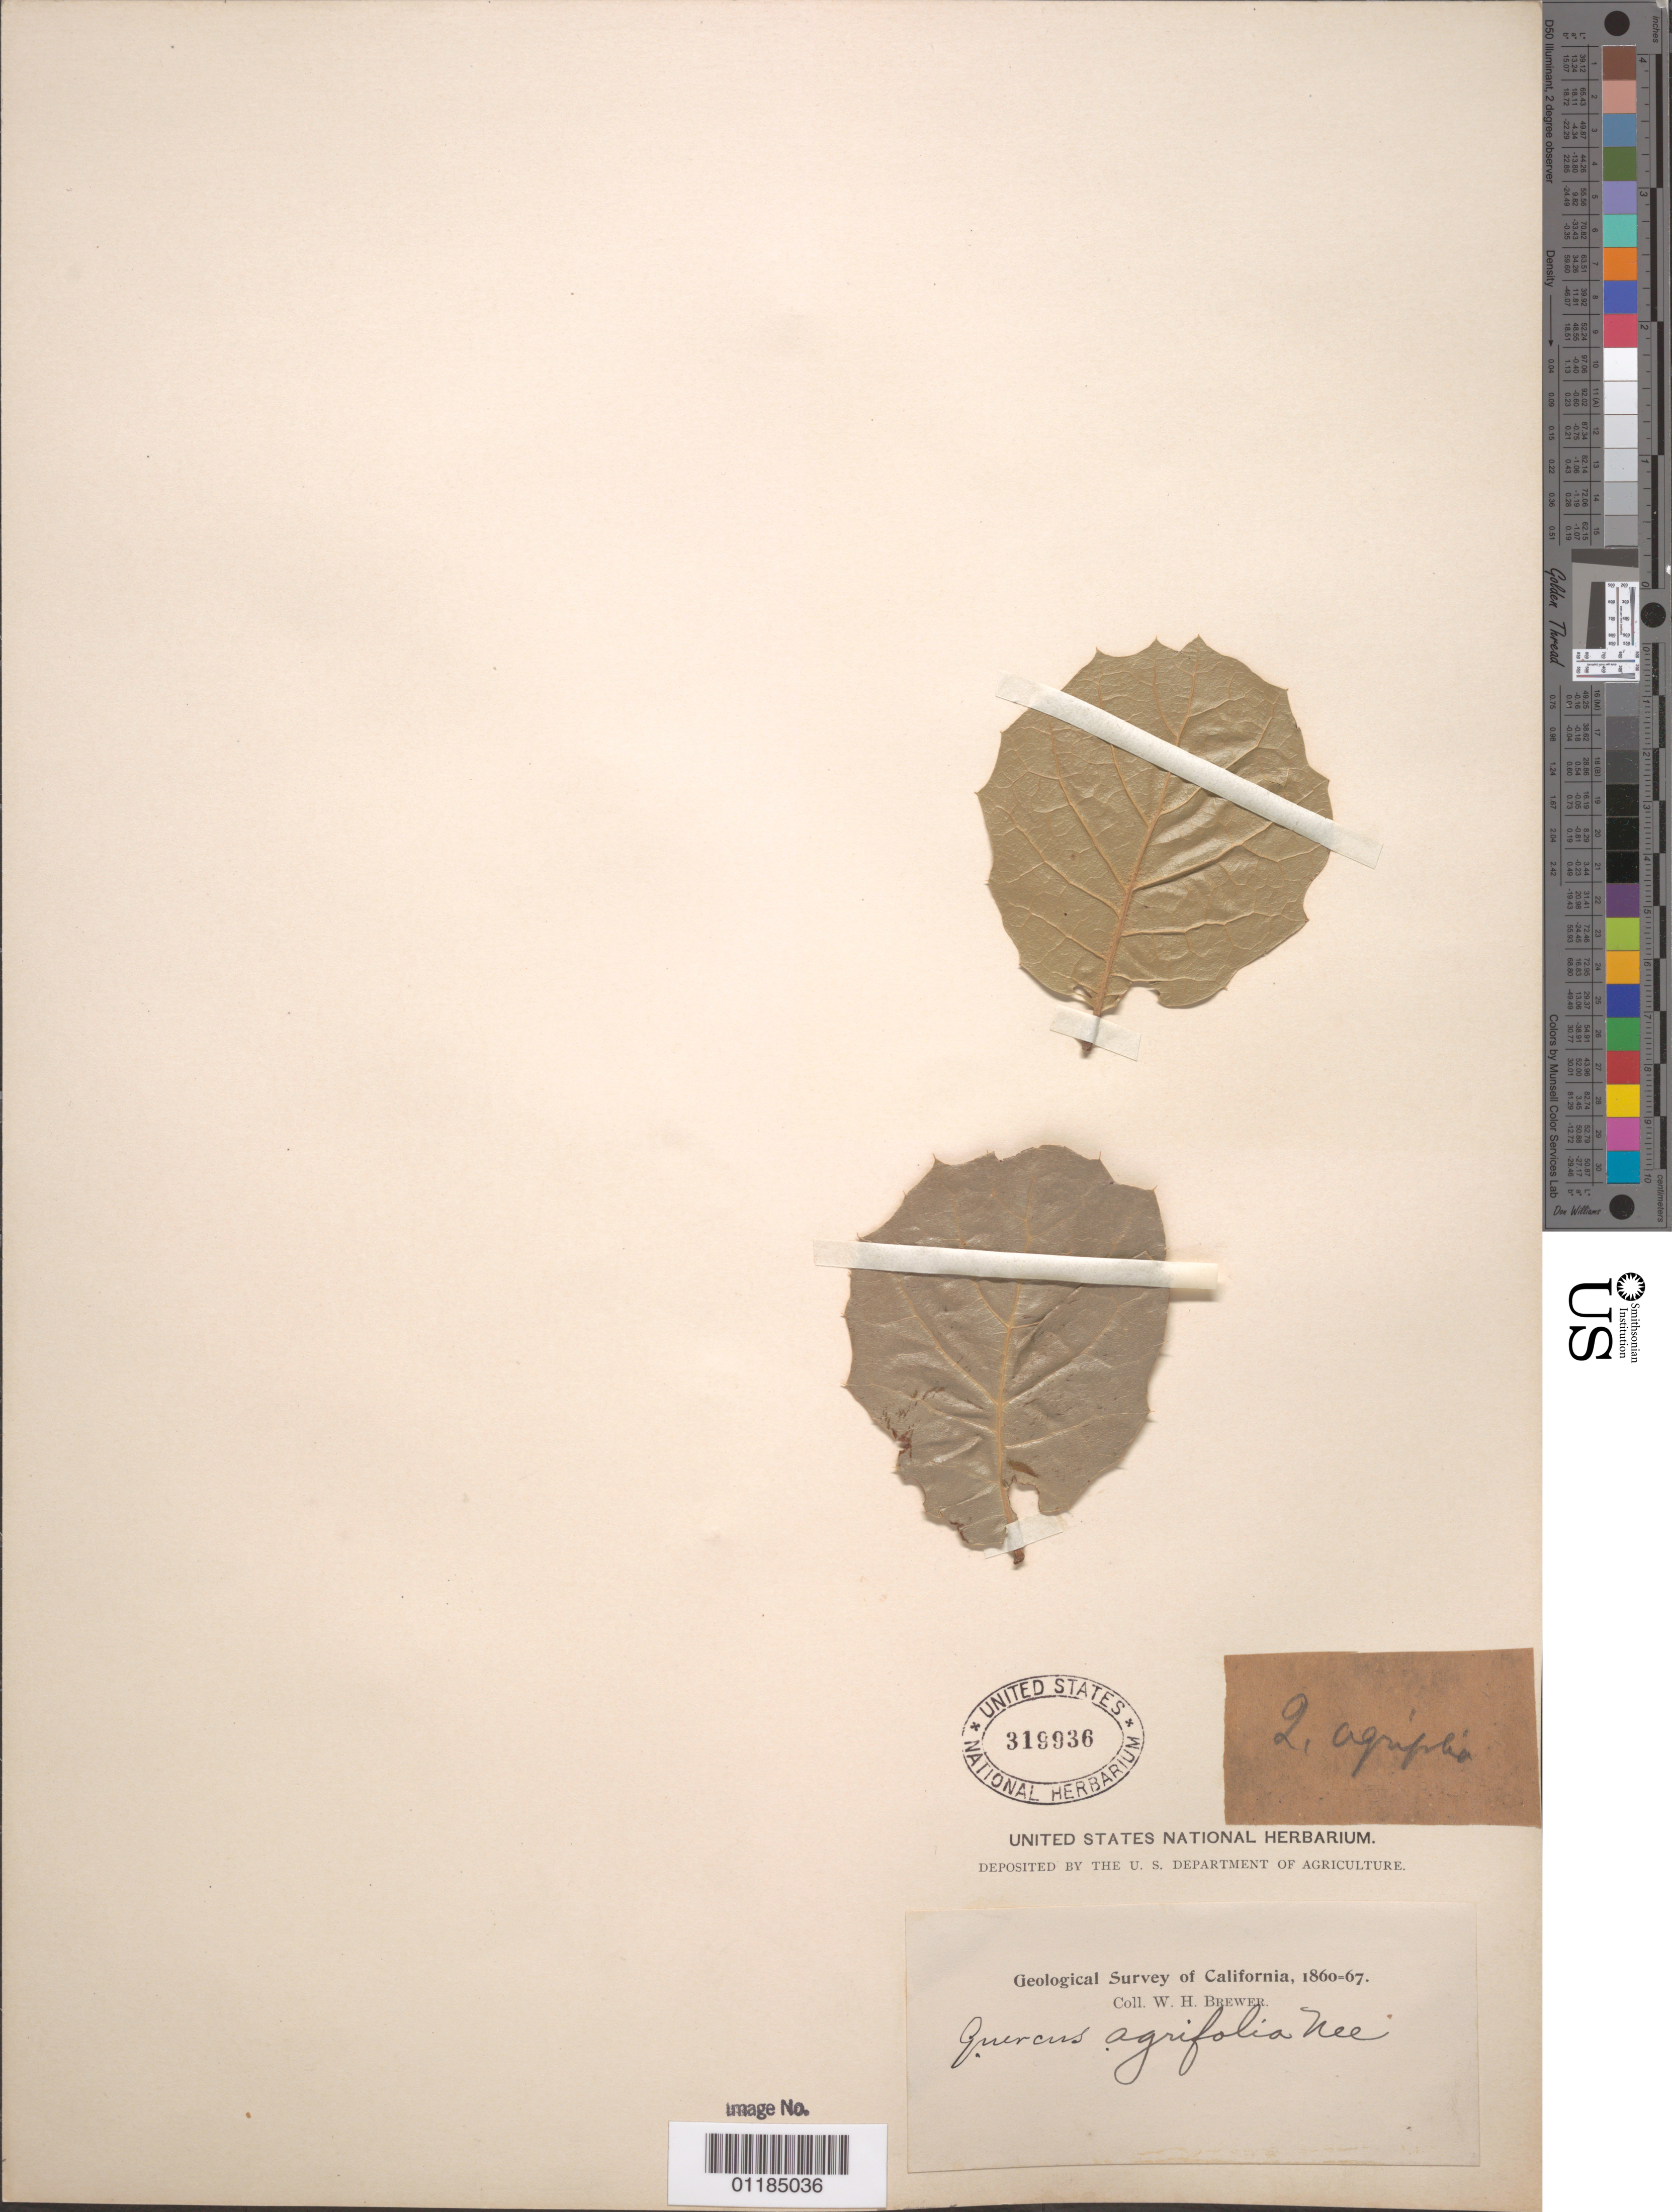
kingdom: Plantae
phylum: Tracheophyta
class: Magnoliopsida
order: Fagales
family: Fagaceae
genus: Quercus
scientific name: Quercus agrifolia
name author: Née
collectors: W. H. Brewer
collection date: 1860/1867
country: United States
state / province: California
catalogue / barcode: US 319936